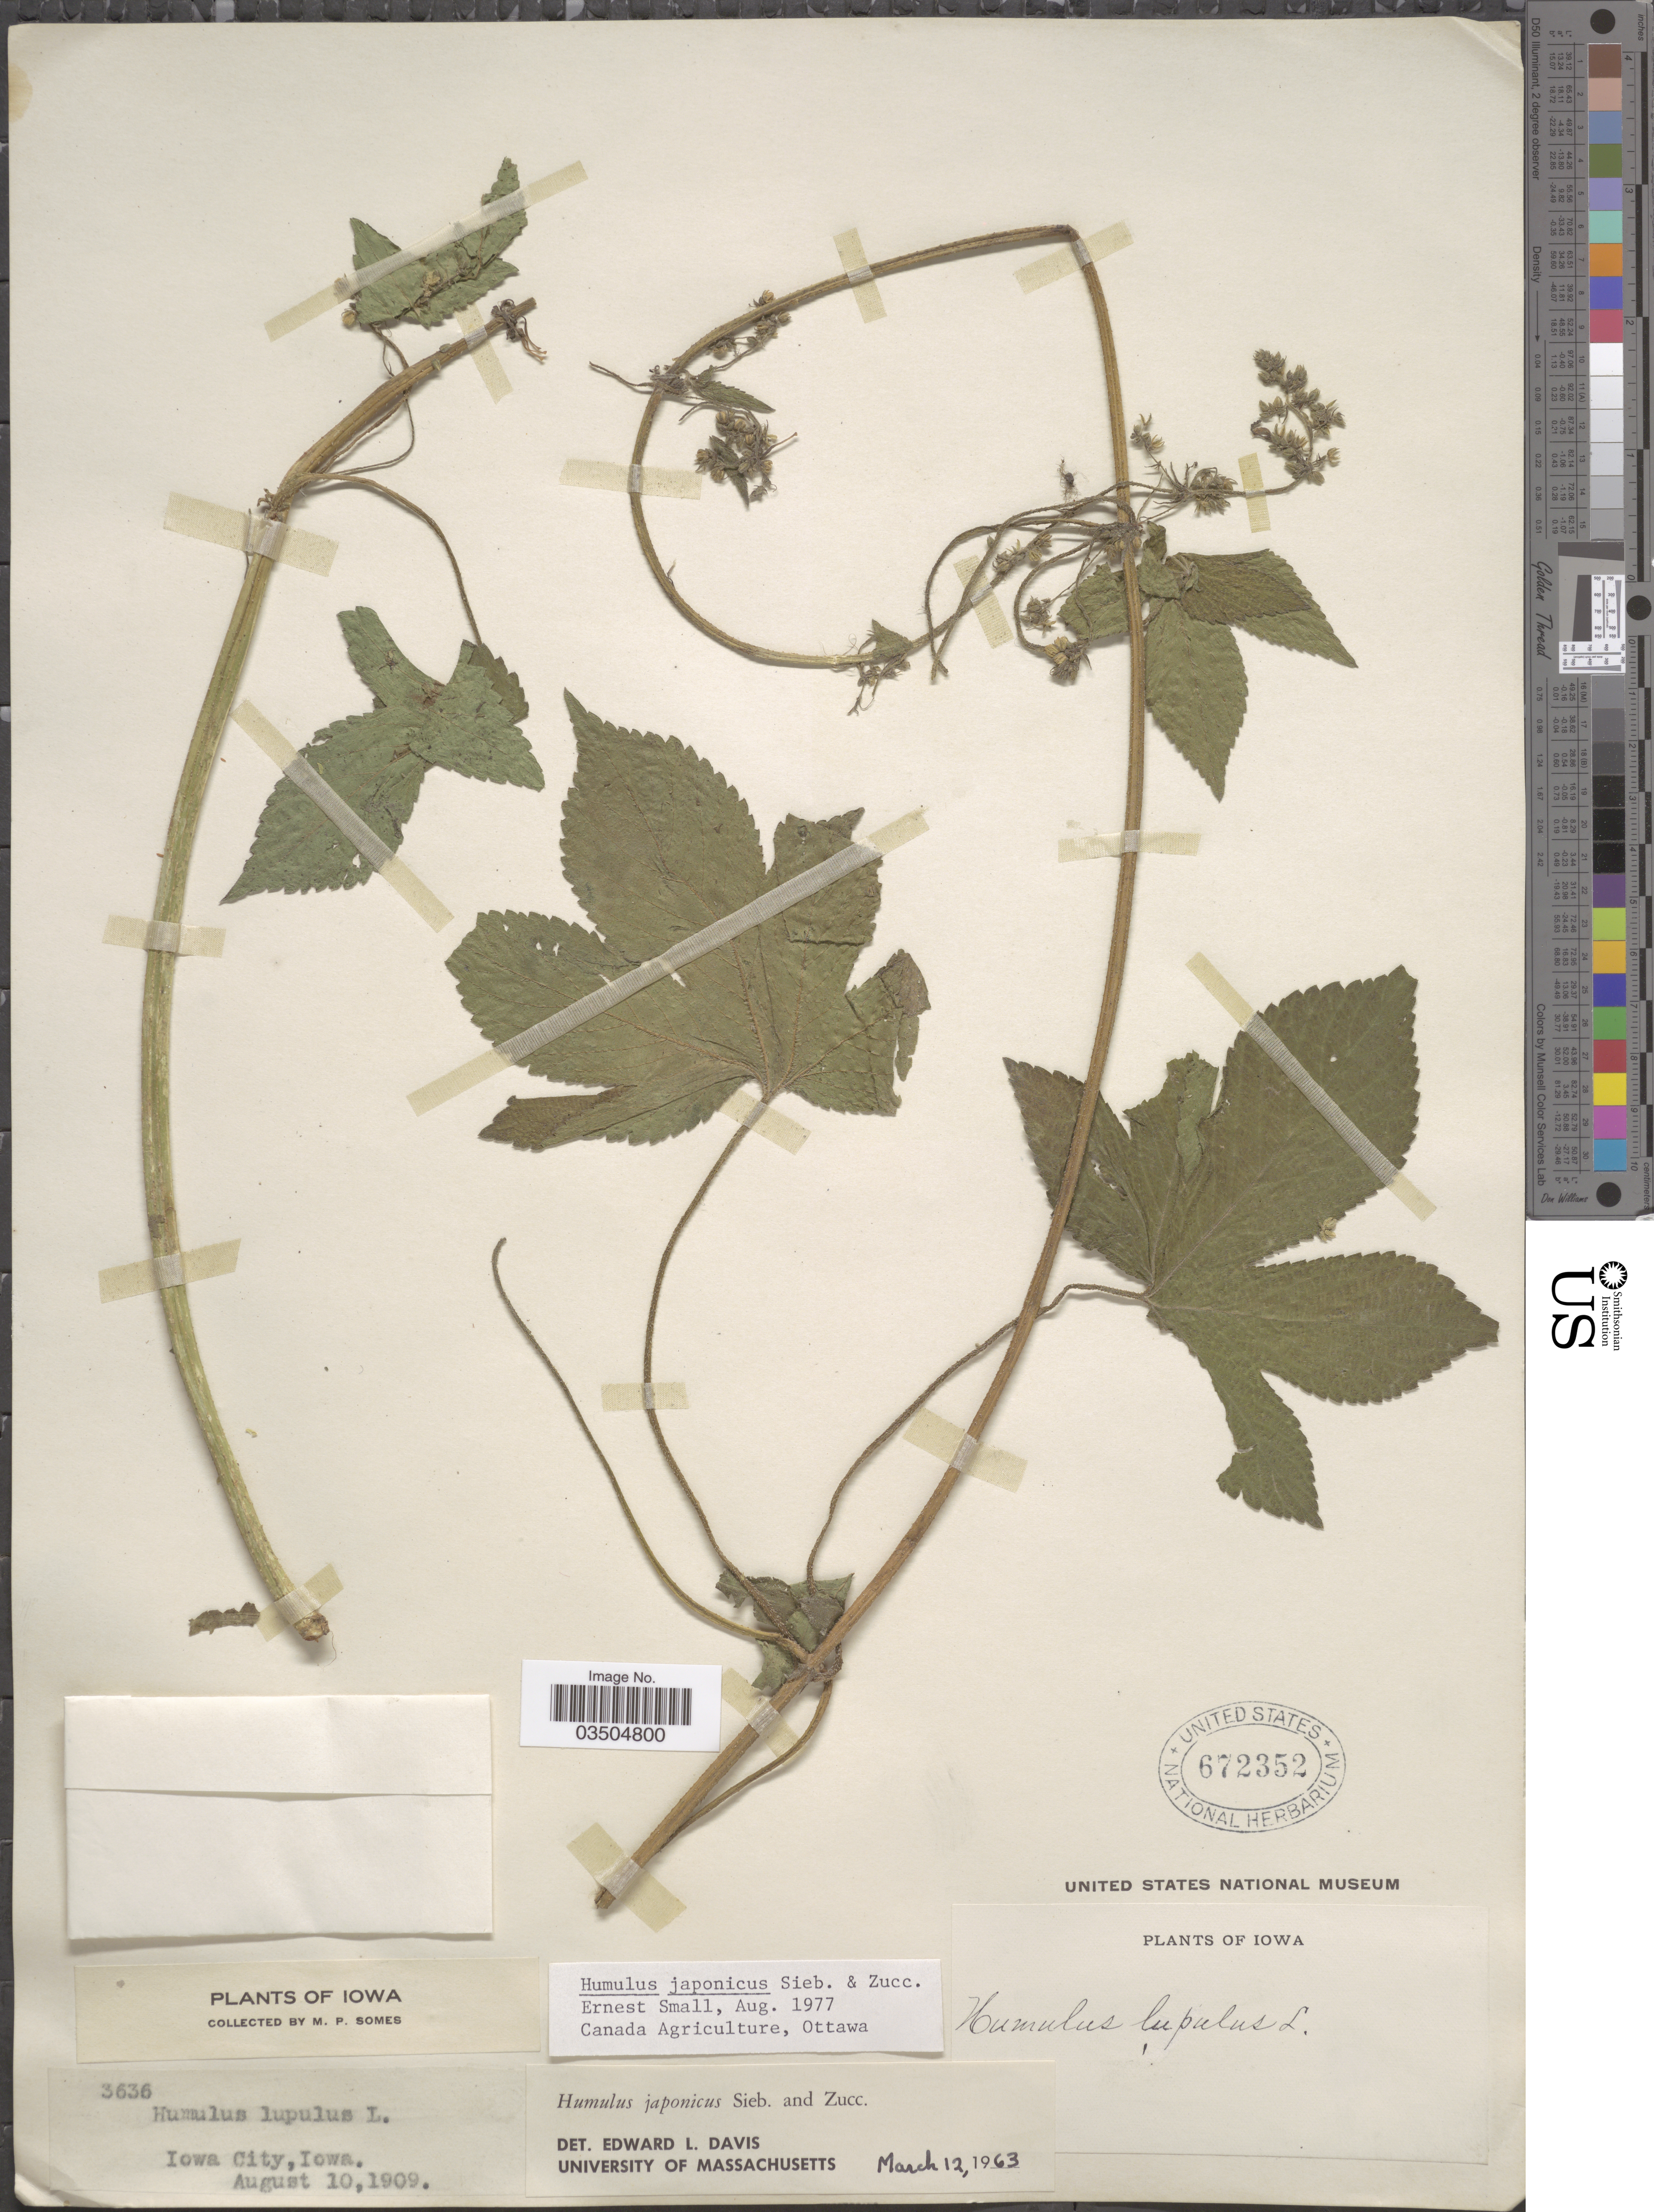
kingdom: Plantae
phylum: Tracheophyta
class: Magnoliopsida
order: Rosales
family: Cannabaceae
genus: Humulus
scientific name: Humulus japonicus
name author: Siebold & Zucc.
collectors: M. Somes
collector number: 3636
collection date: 1909-08-10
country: United States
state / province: Iowa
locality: Iowa City.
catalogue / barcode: US 672352